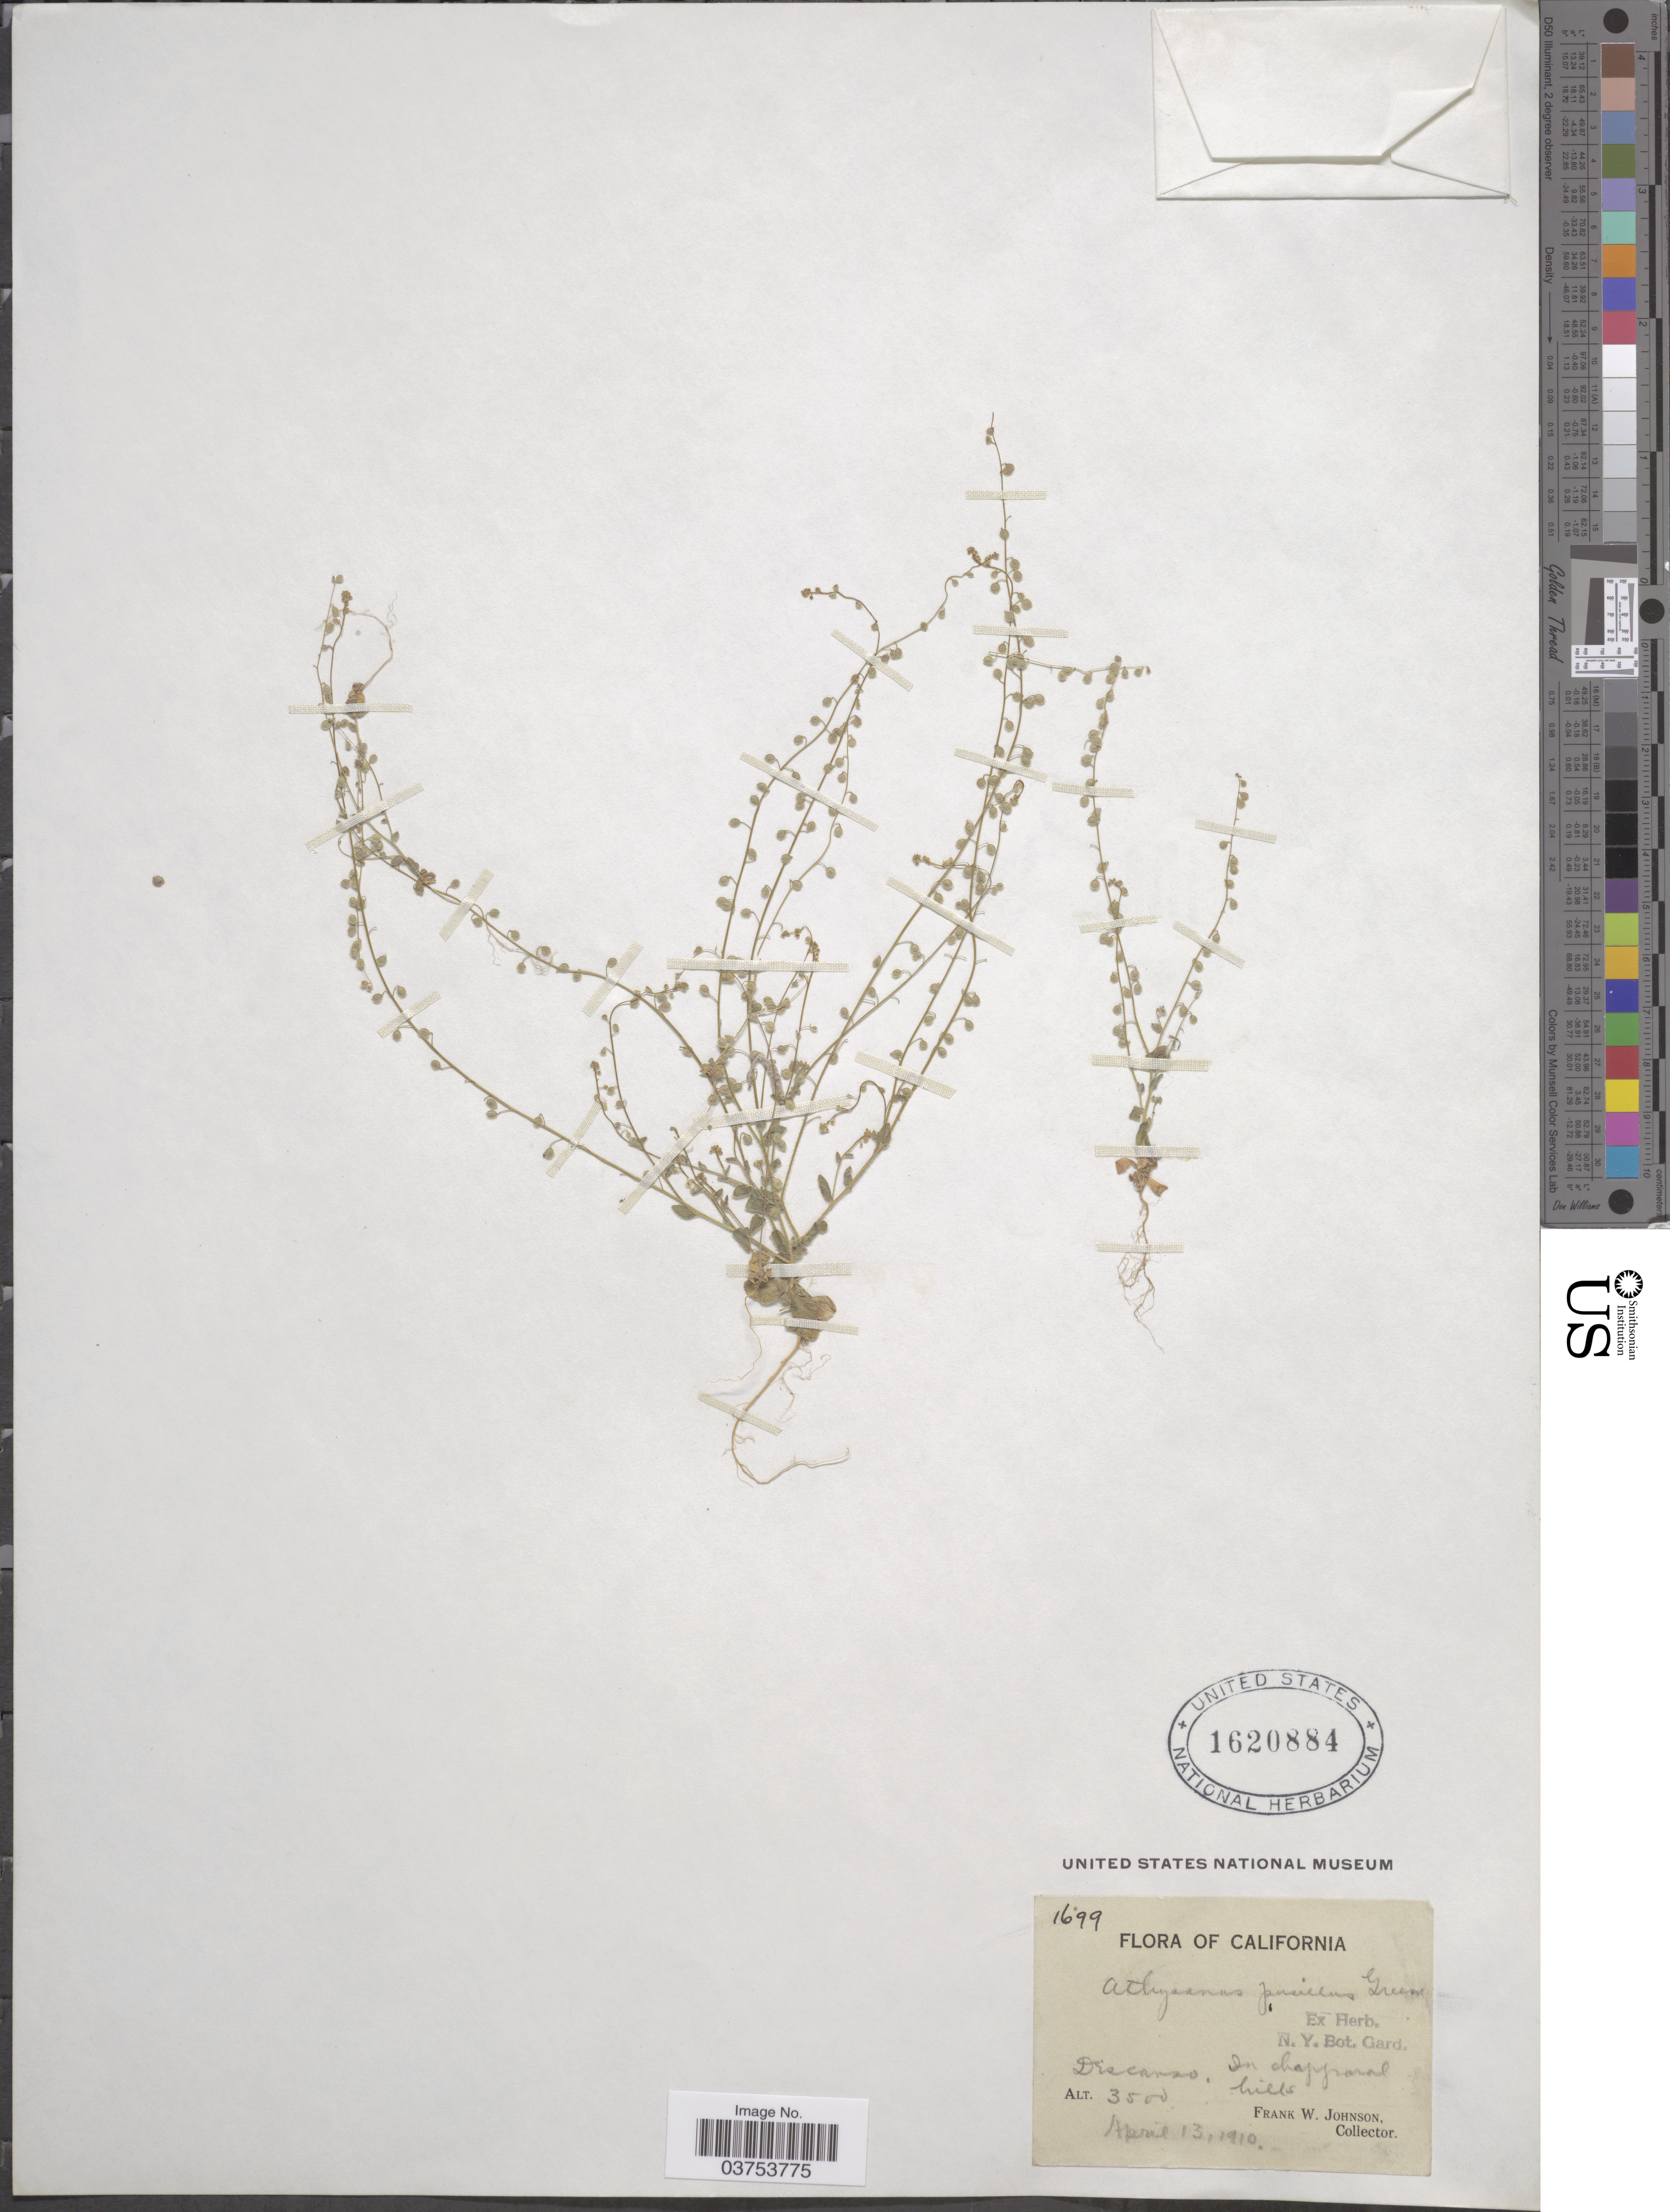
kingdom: Plantae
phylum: Tracheophyta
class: Magnoliopsida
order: Brassicales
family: Brassicaceae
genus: Athysanus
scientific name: Athysanus pusillus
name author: (Hook.) Greene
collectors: F. W. Johnson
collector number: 1699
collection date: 1910-04-13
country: United States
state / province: California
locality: Descanso, In chapparal hills.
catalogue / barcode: US 1620884